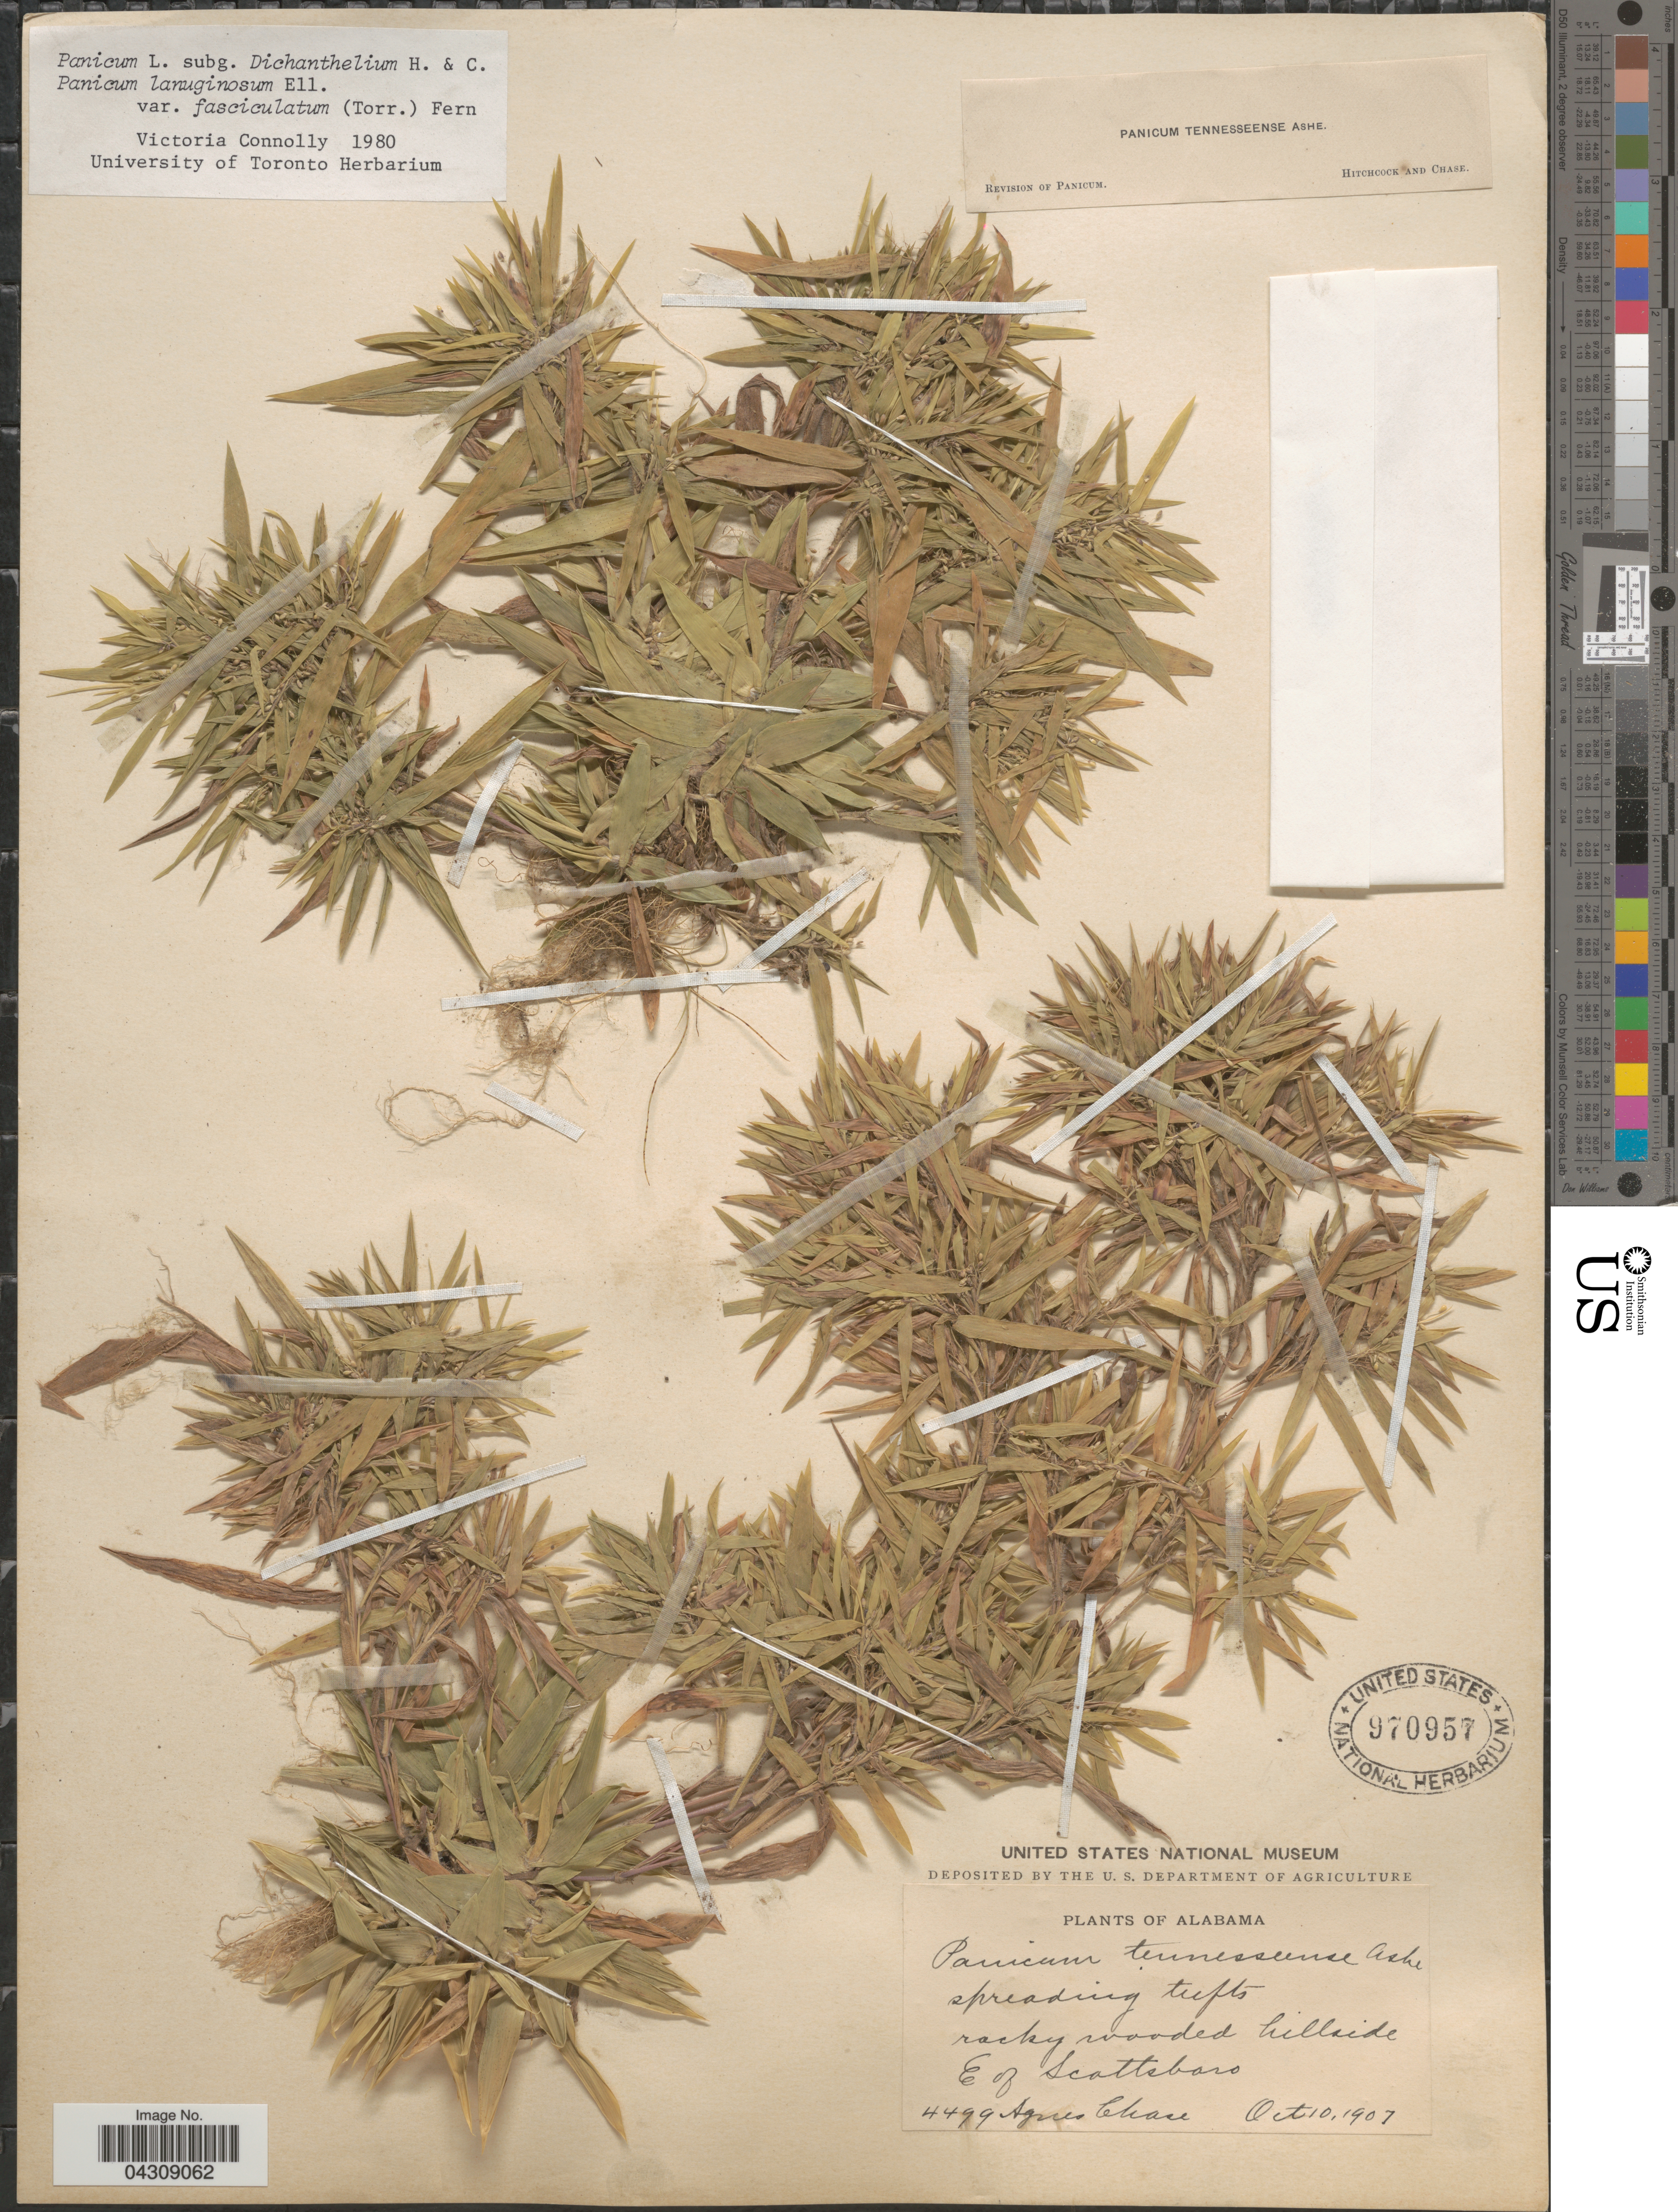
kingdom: Plantae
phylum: Tracheophyta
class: Liliopsida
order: Poales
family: Poaceae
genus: Dichanthelium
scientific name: Dichanthelium acuminatum var. acuminatum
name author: (Sw.) Gould & C.A. Clark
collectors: A. Chase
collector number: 4499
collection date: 1907-10-10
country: United States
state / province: Alabama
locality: Rocky wooded hillside E of Scottsboro.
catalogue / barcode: US 970957